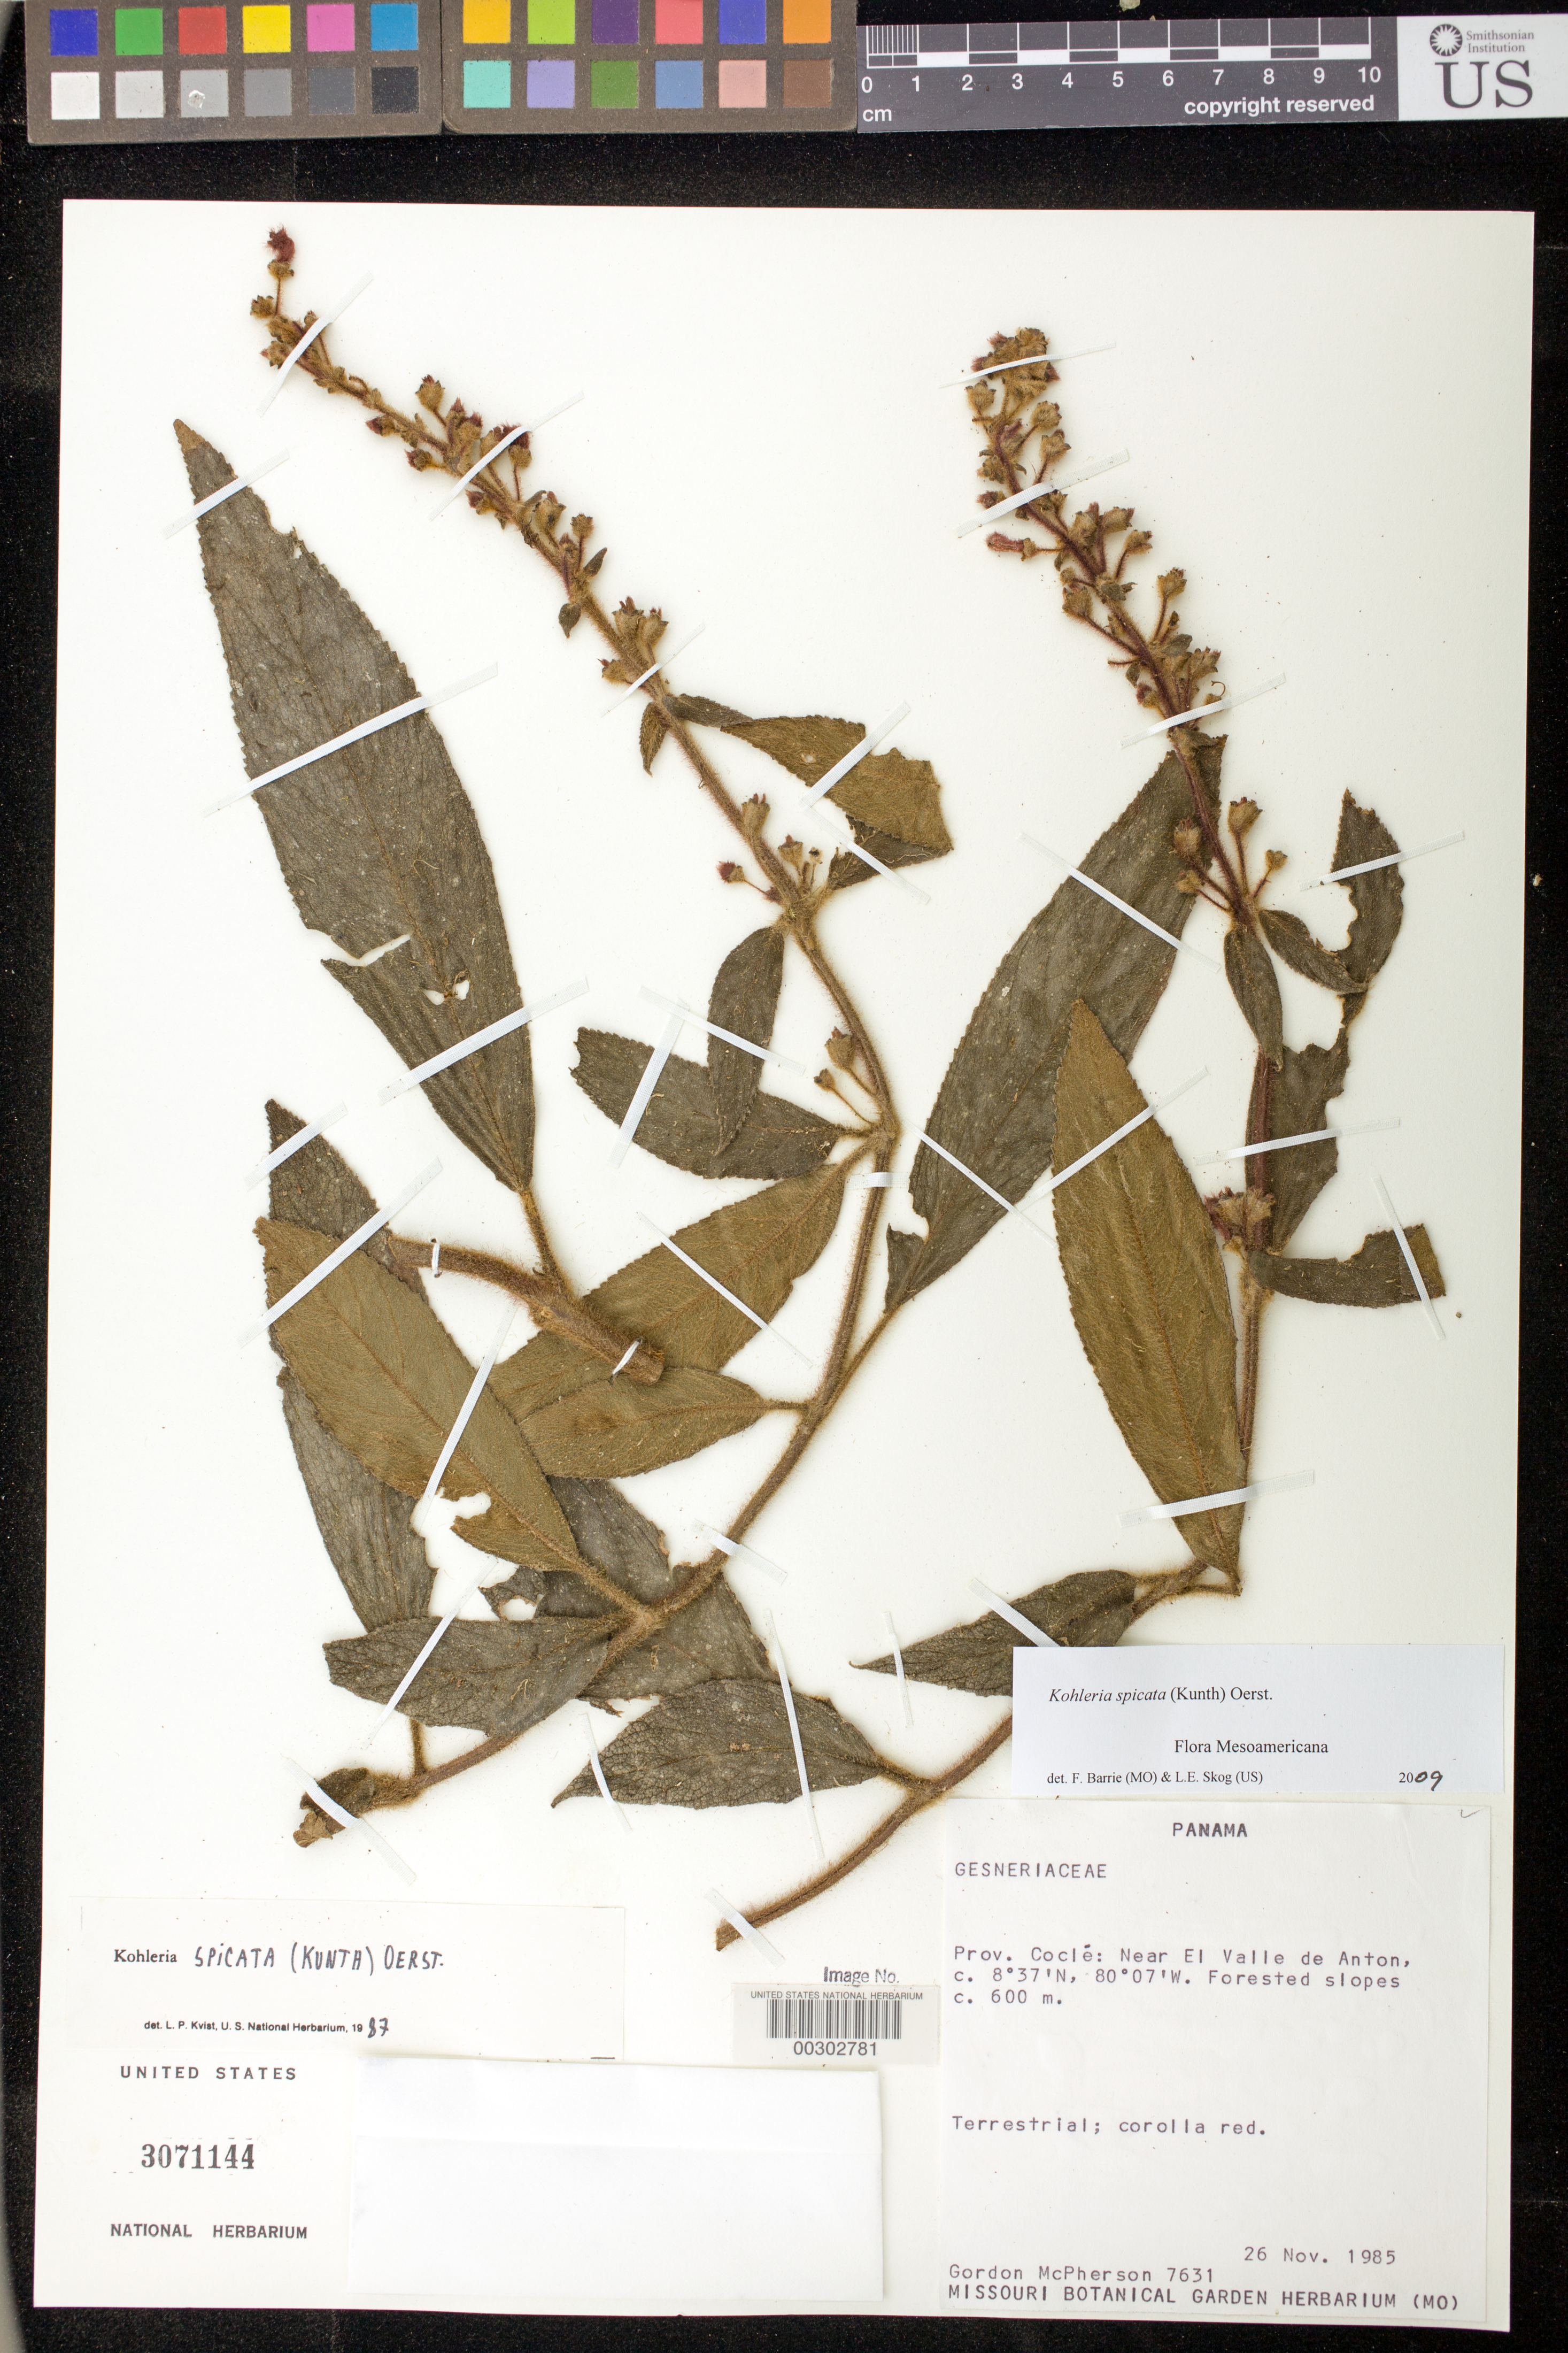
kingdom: Plantae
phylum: Tracheophyta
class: Magnoliopsida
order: Lamiales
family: Gesneriaceae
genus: Kohleria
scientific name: Kohleria spicata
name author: (Kunth) Oerst.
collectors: G. D. McPherson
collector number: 7631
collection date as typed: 26 Nov 1985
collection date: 1985-11-26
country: Panama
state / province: Coclé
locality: Near El Valle de Anton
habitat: Forested slopes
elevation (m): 600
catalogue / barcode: US 3071144